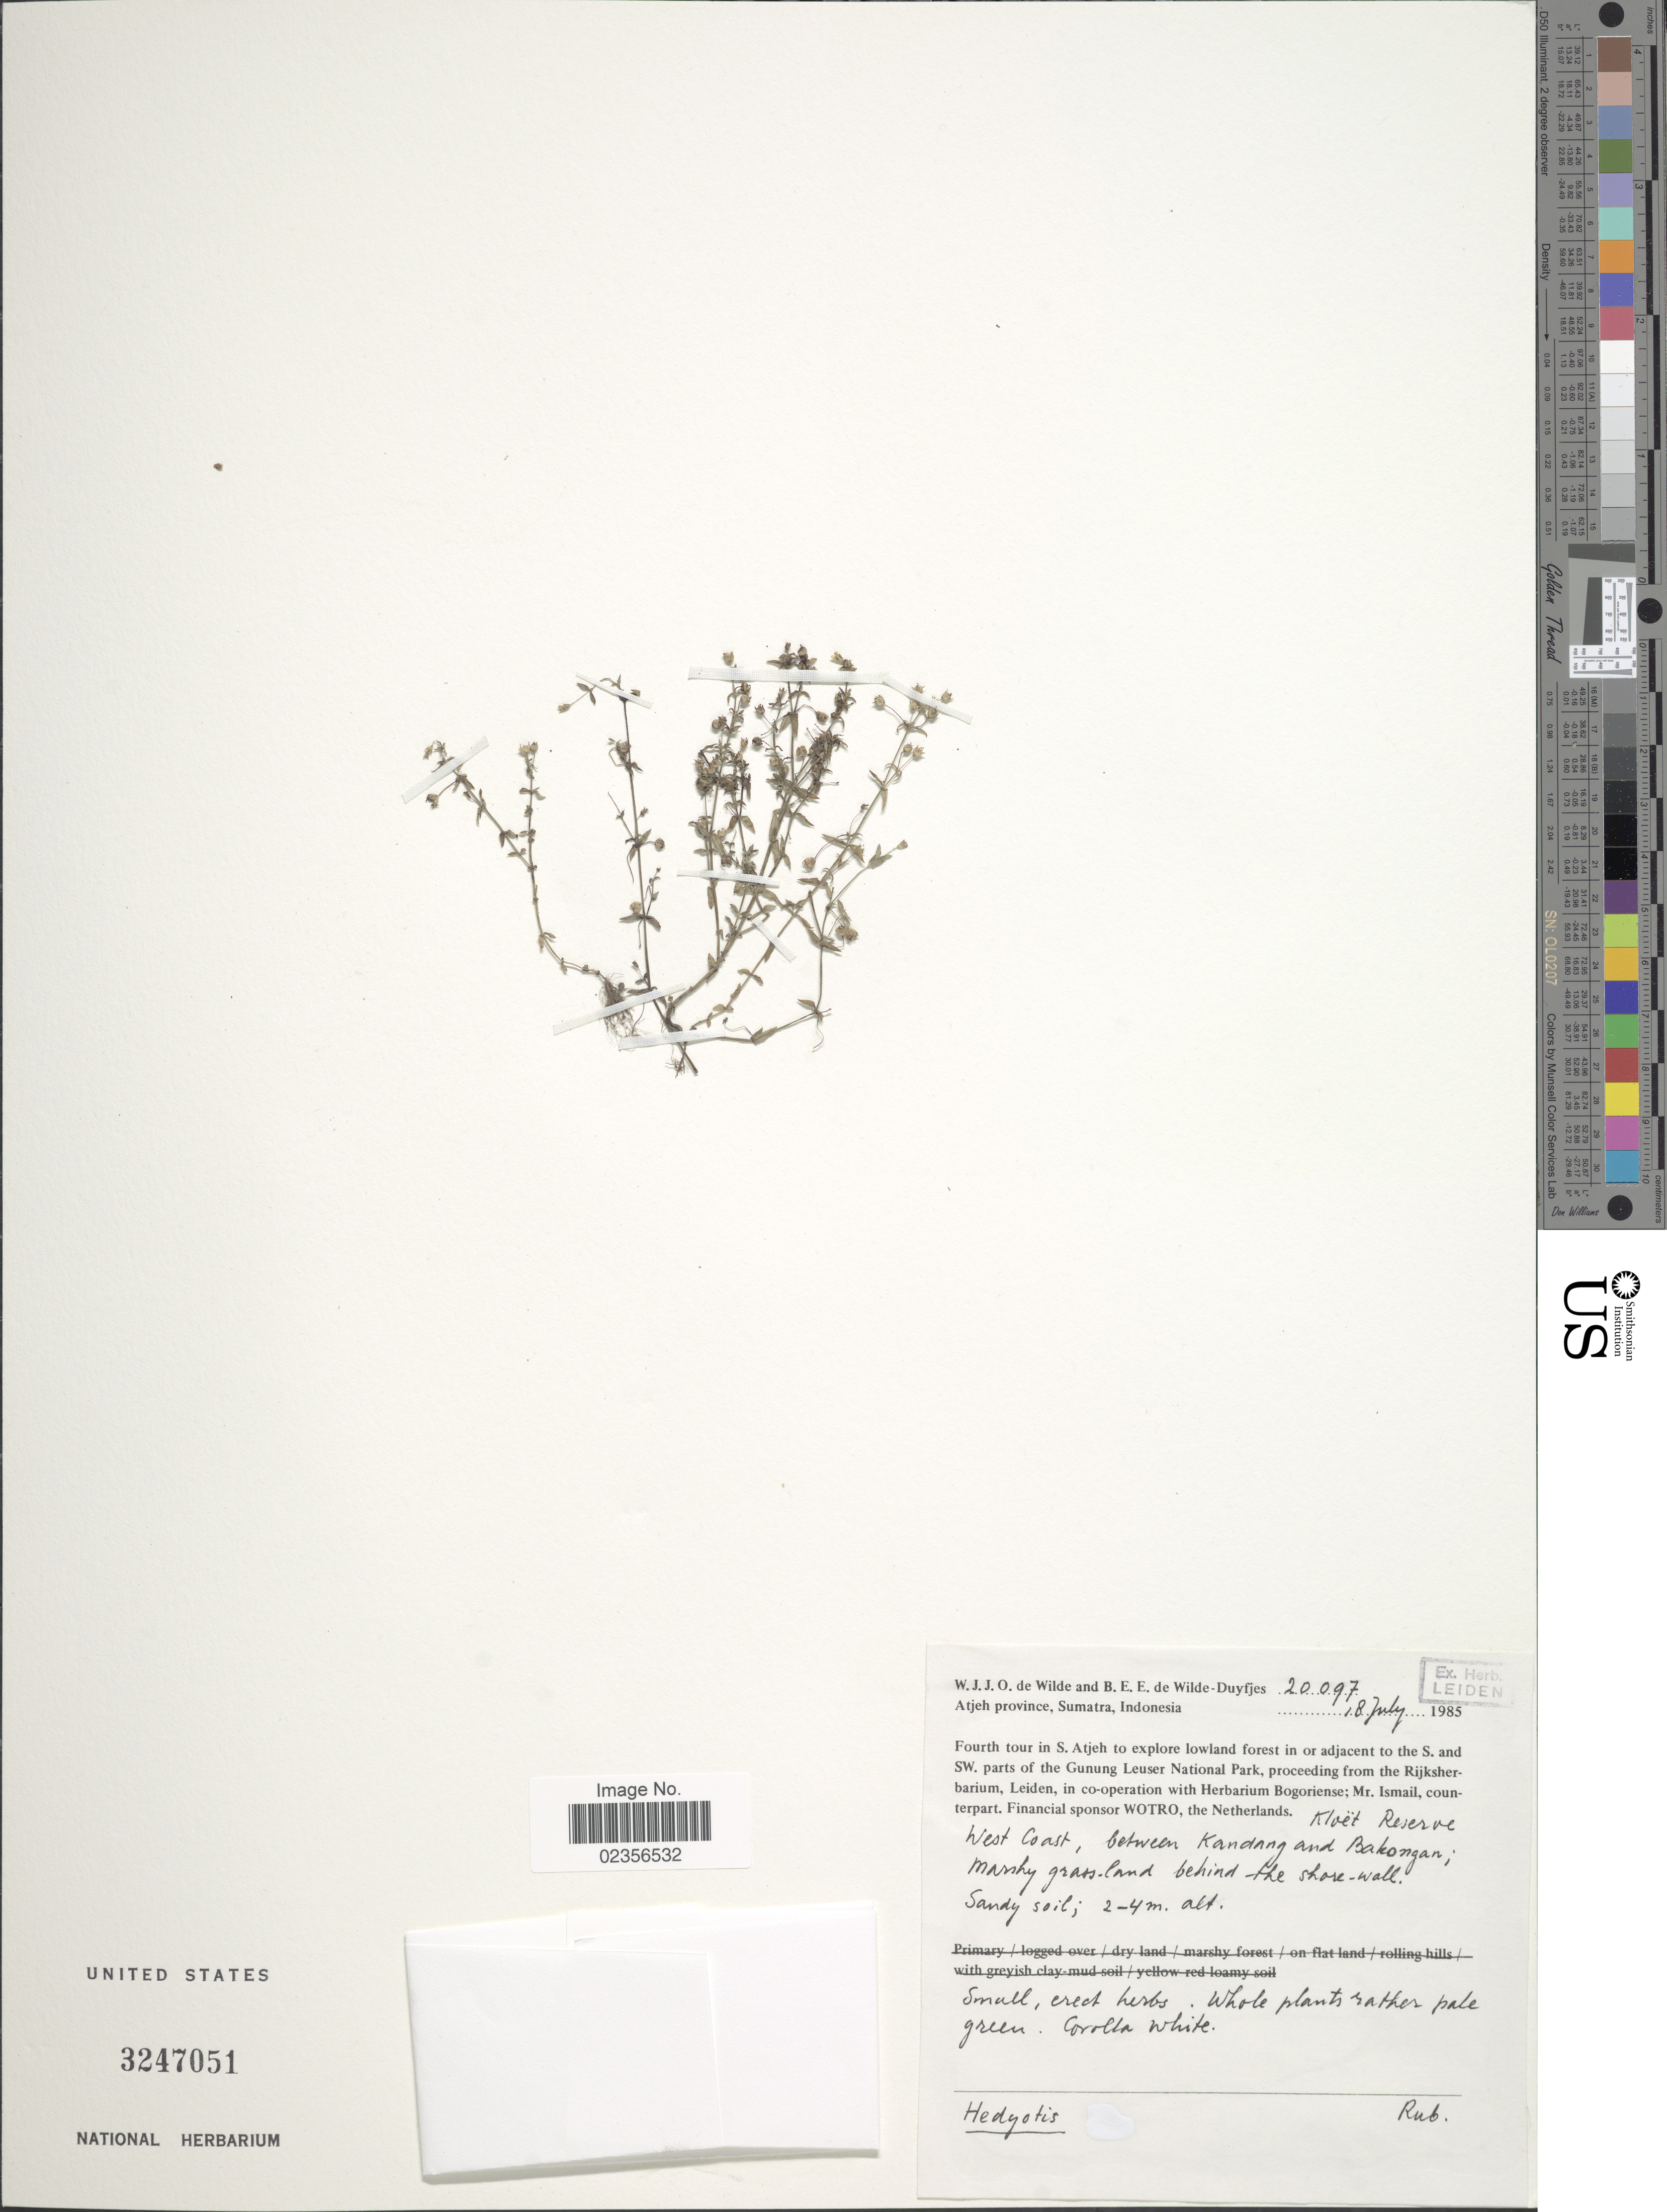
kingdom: Plantae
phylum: Tracheophyta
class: Magnoliopsida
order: Gentianales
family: Rubiaceae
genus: Hedyotis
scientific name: Hedyotis sp.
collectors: W. J. de Wilde & B. E. de Wilde-Duyfjes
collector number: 20097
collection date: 1985-07-18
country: Indonesia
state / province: Sumatra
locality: Atjeh Province. S. Atjeh in or adjacent to the S. and SW. parts of the Gunung Leuser National Park. Kloët Reserve. West Coast; between Kandang and Bakongan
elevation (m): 2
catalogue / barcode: US 3247051